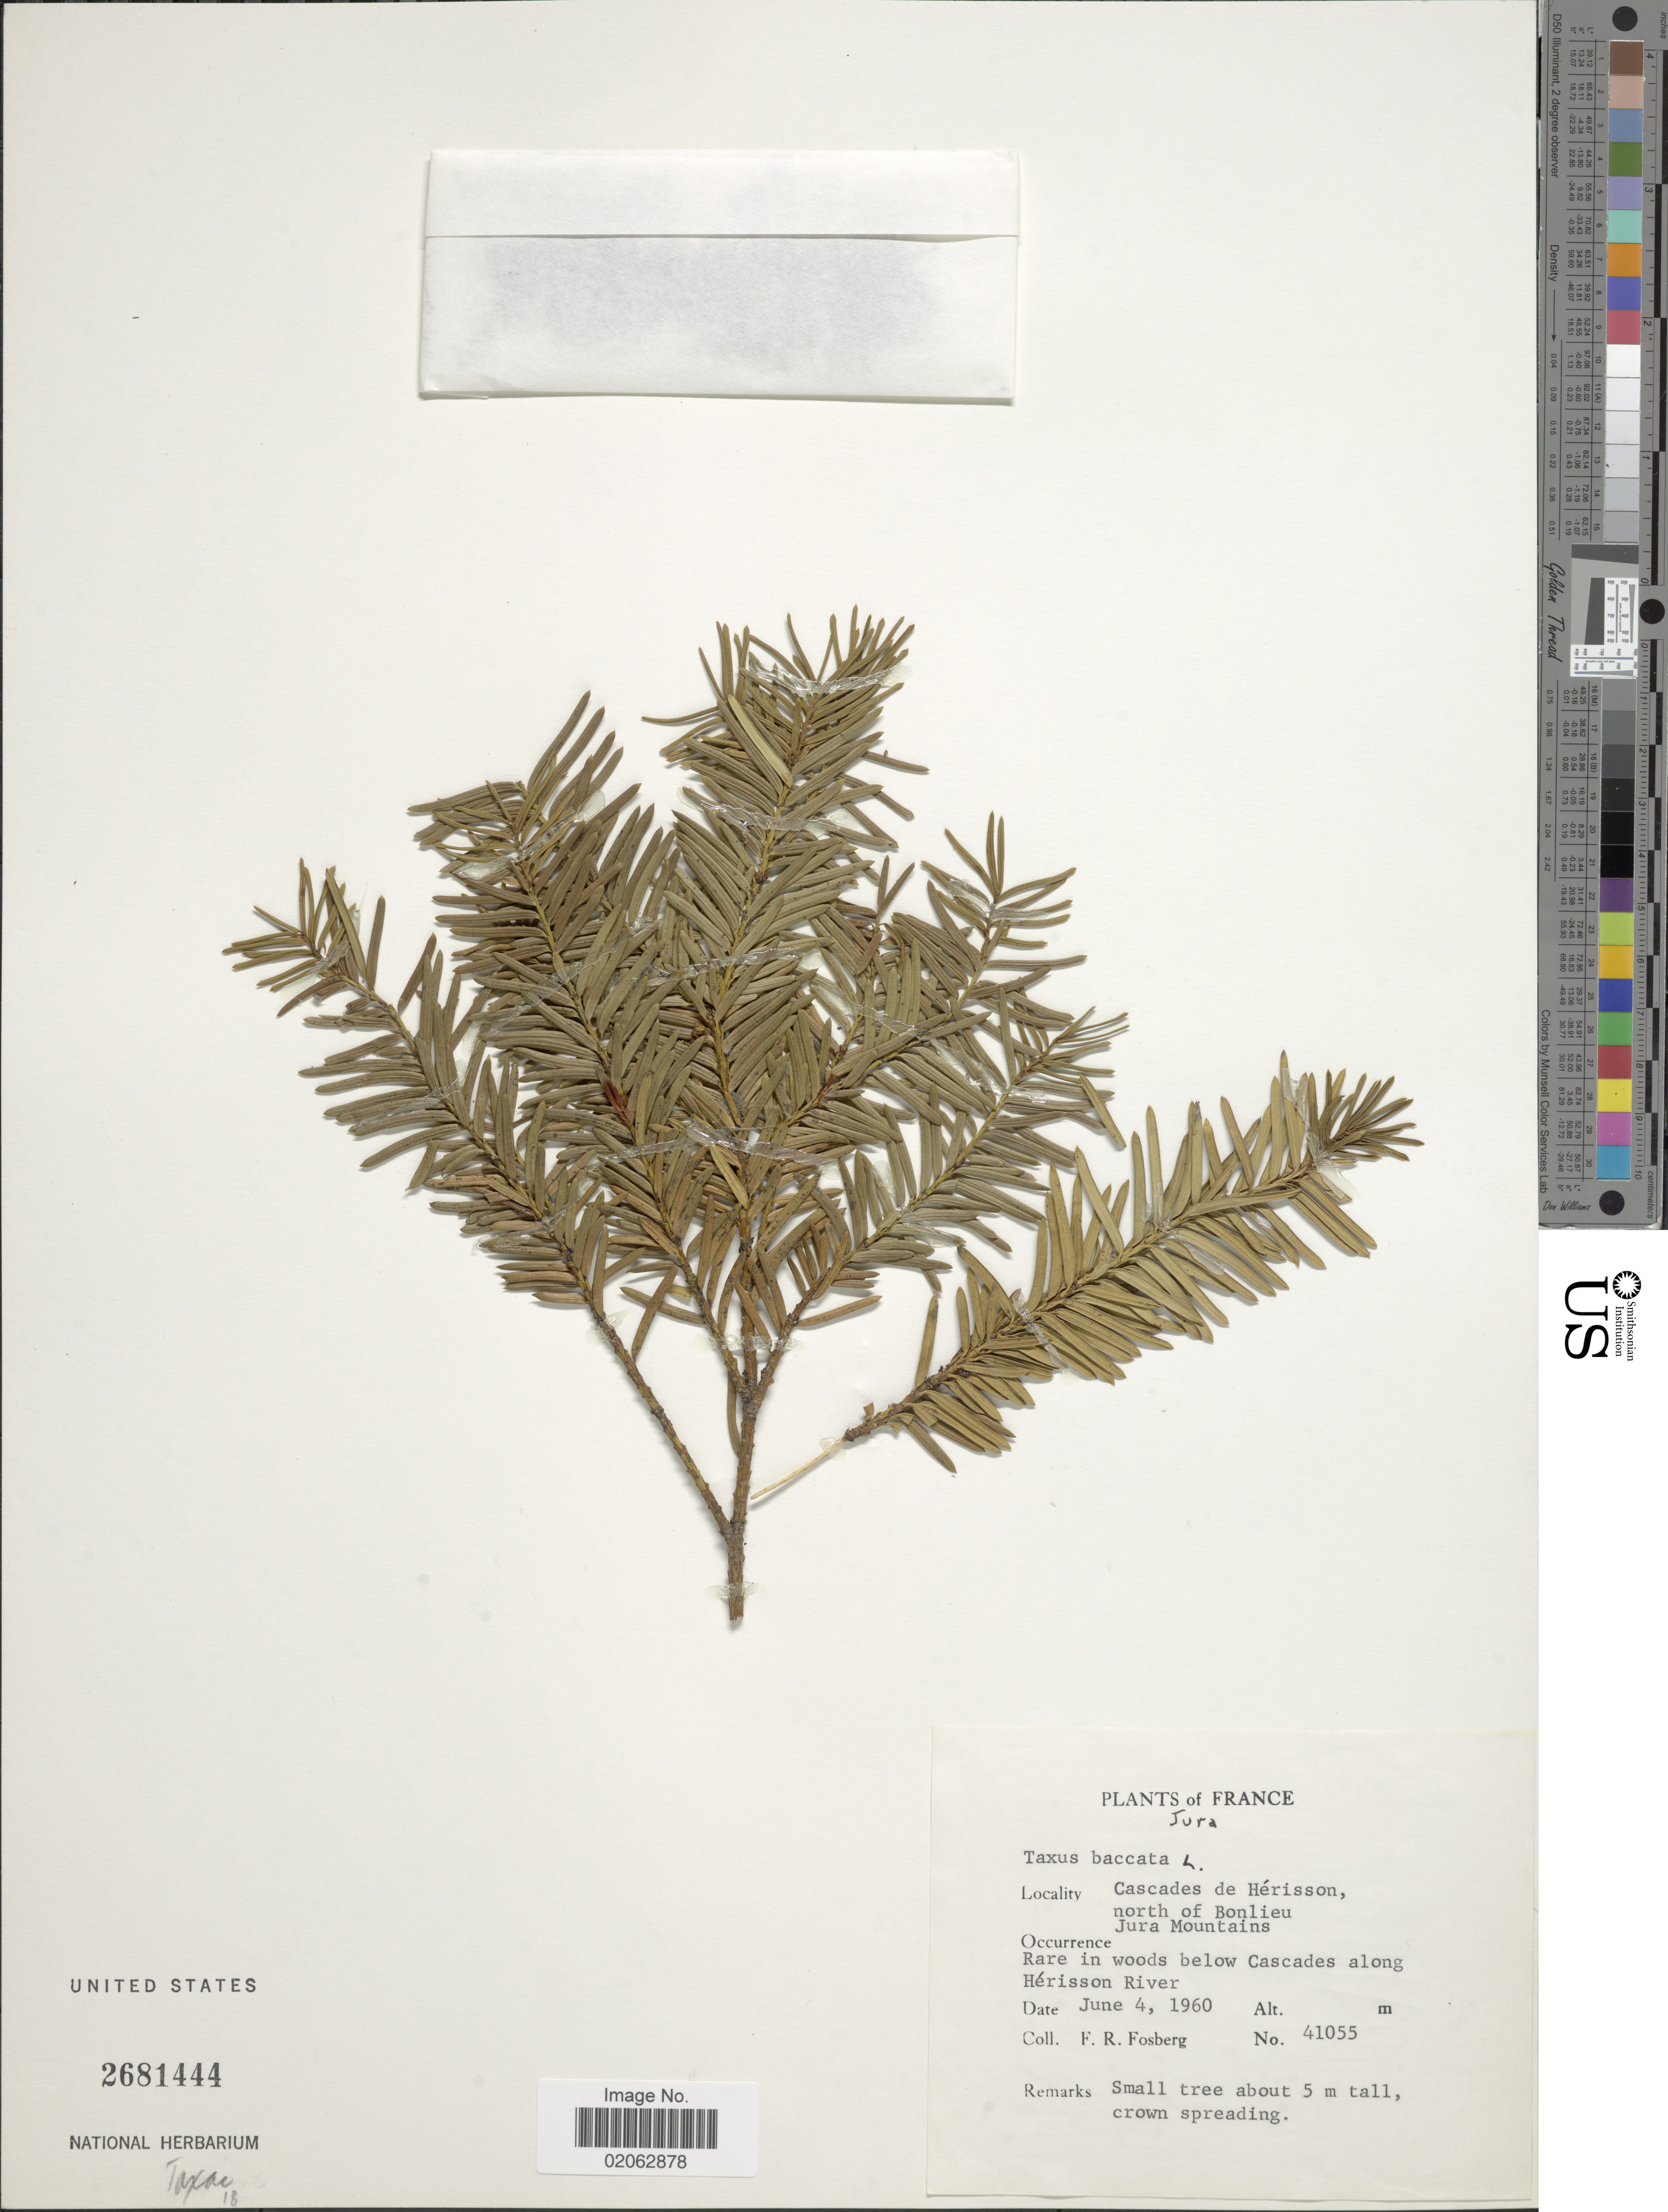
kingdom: Plantae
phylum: Tracheophyta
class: Pinopsida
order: Pinales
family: Taxaceae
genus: Taxus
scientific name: Taxus sp.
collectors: F. R. Fosberg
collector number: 41055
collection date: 1960-06-04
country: France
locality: Cascades de Herisson, north of Bonlieu, Jura Mountains, rare in woods below Cascades along Herisson River.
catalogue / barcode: US 2681444